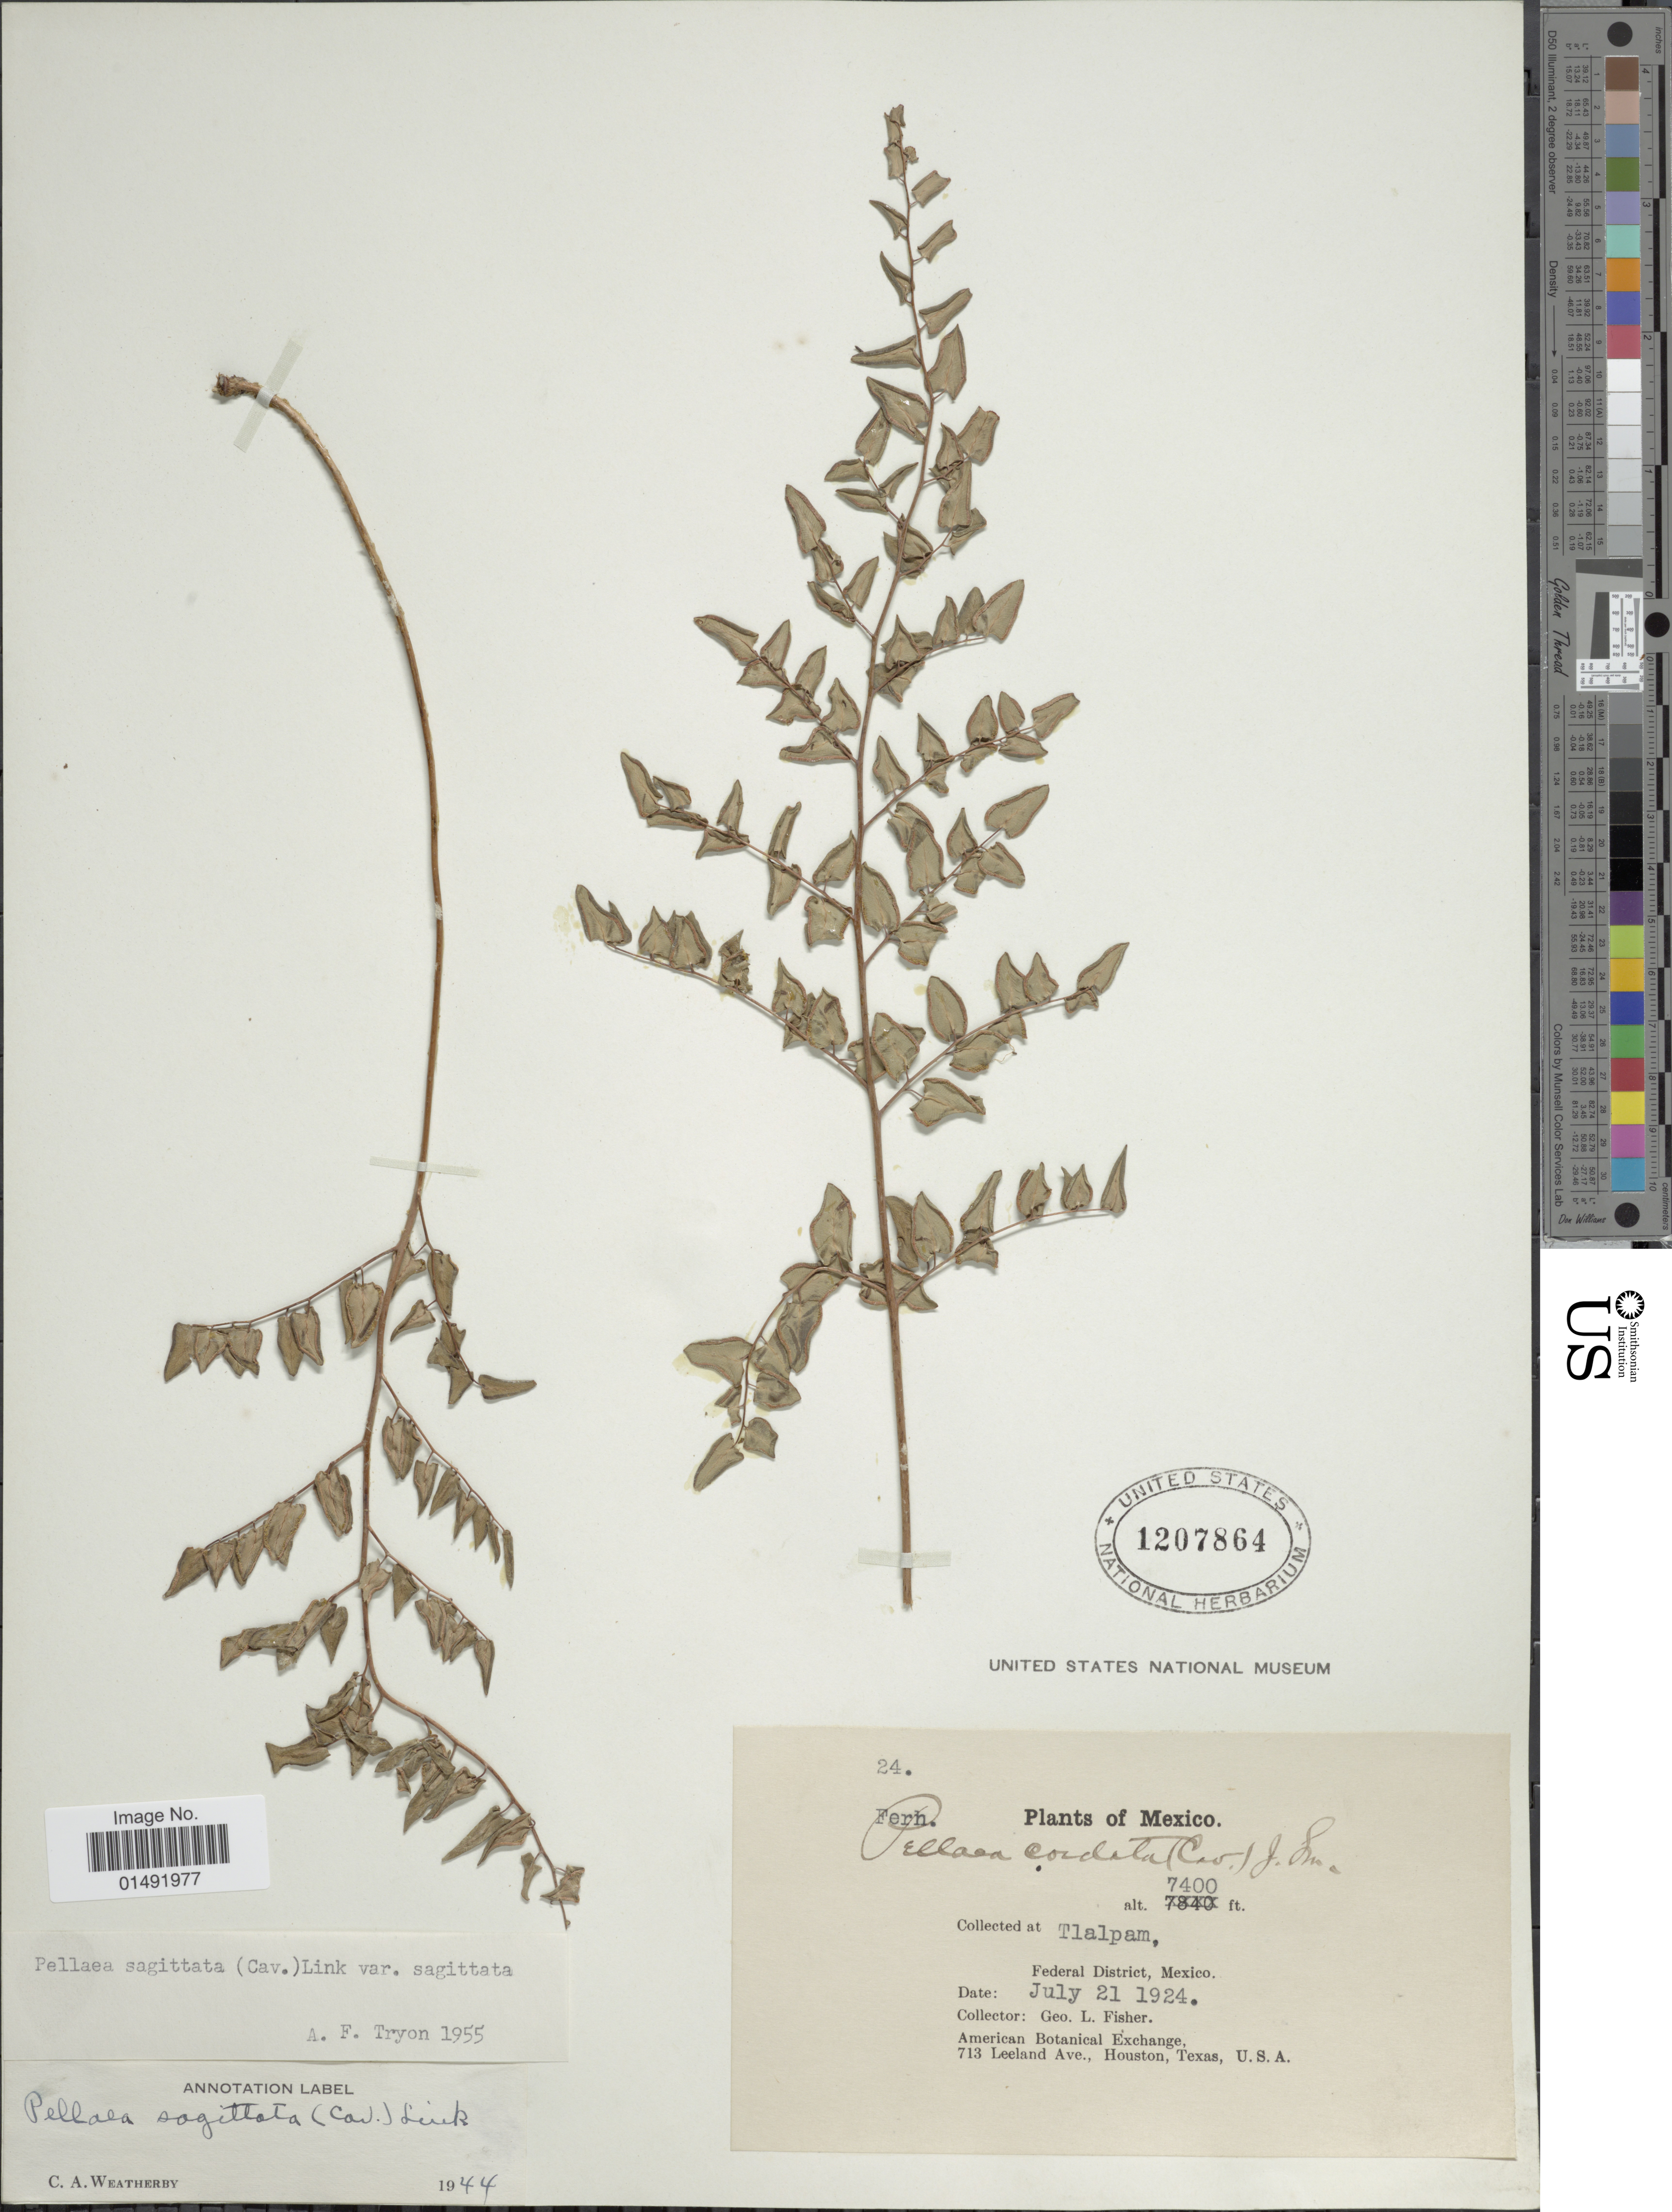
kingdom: Plantae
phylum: Tracheophyta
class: Polypodiopsida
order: Polypodiales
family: Pteridaceae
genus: Pellaea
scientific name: Pellaea sagittata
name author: (Cav.) Link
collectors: G. L. Fisher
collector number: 24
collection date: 1924-07-21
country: Mexico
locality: Tlalpam, Federal District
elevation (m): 2256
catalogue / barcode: US 1207864